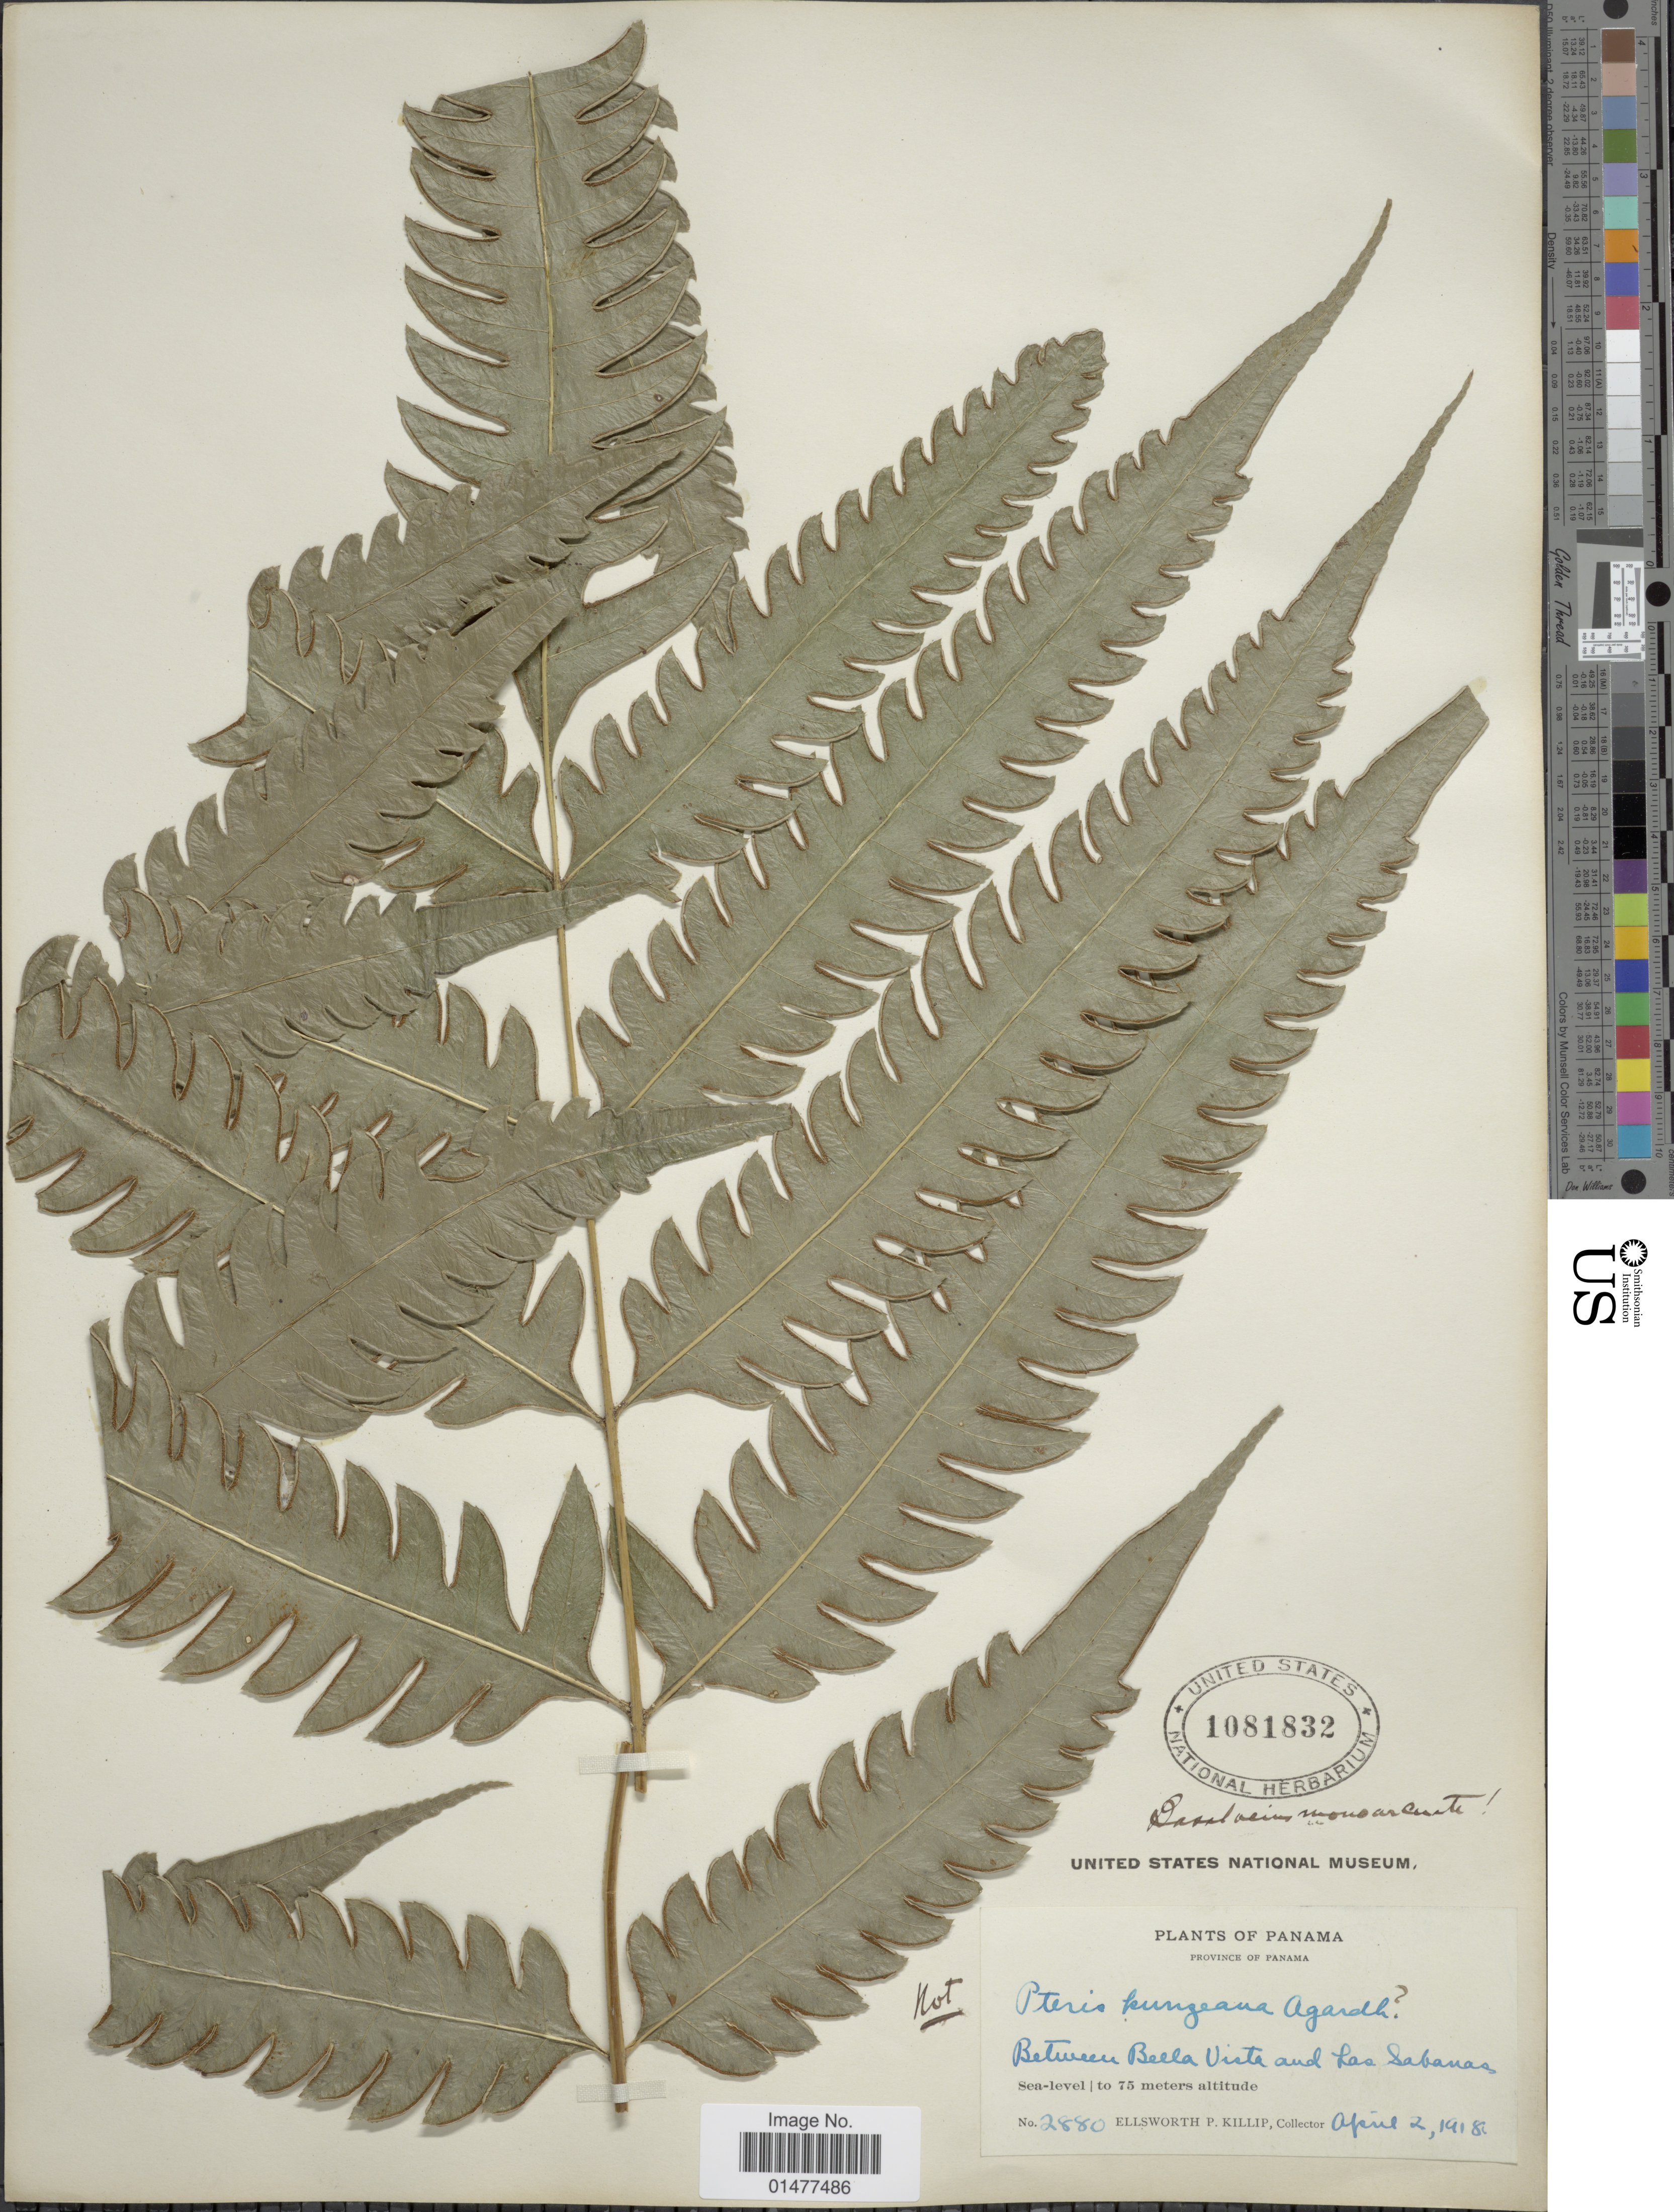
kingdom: Plantae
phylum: Tracheophyta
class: Polypodiopsida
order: Polypodiales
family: Pteridaceae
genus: Pteris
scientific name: Pteris altissima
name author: Poir.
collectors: E. P. Killip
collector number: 2880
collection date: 1918-04-02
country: Panama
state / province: Panamá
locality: Between Bella Vista and Las Sabanas.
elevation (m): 0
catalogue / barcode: US 1081832